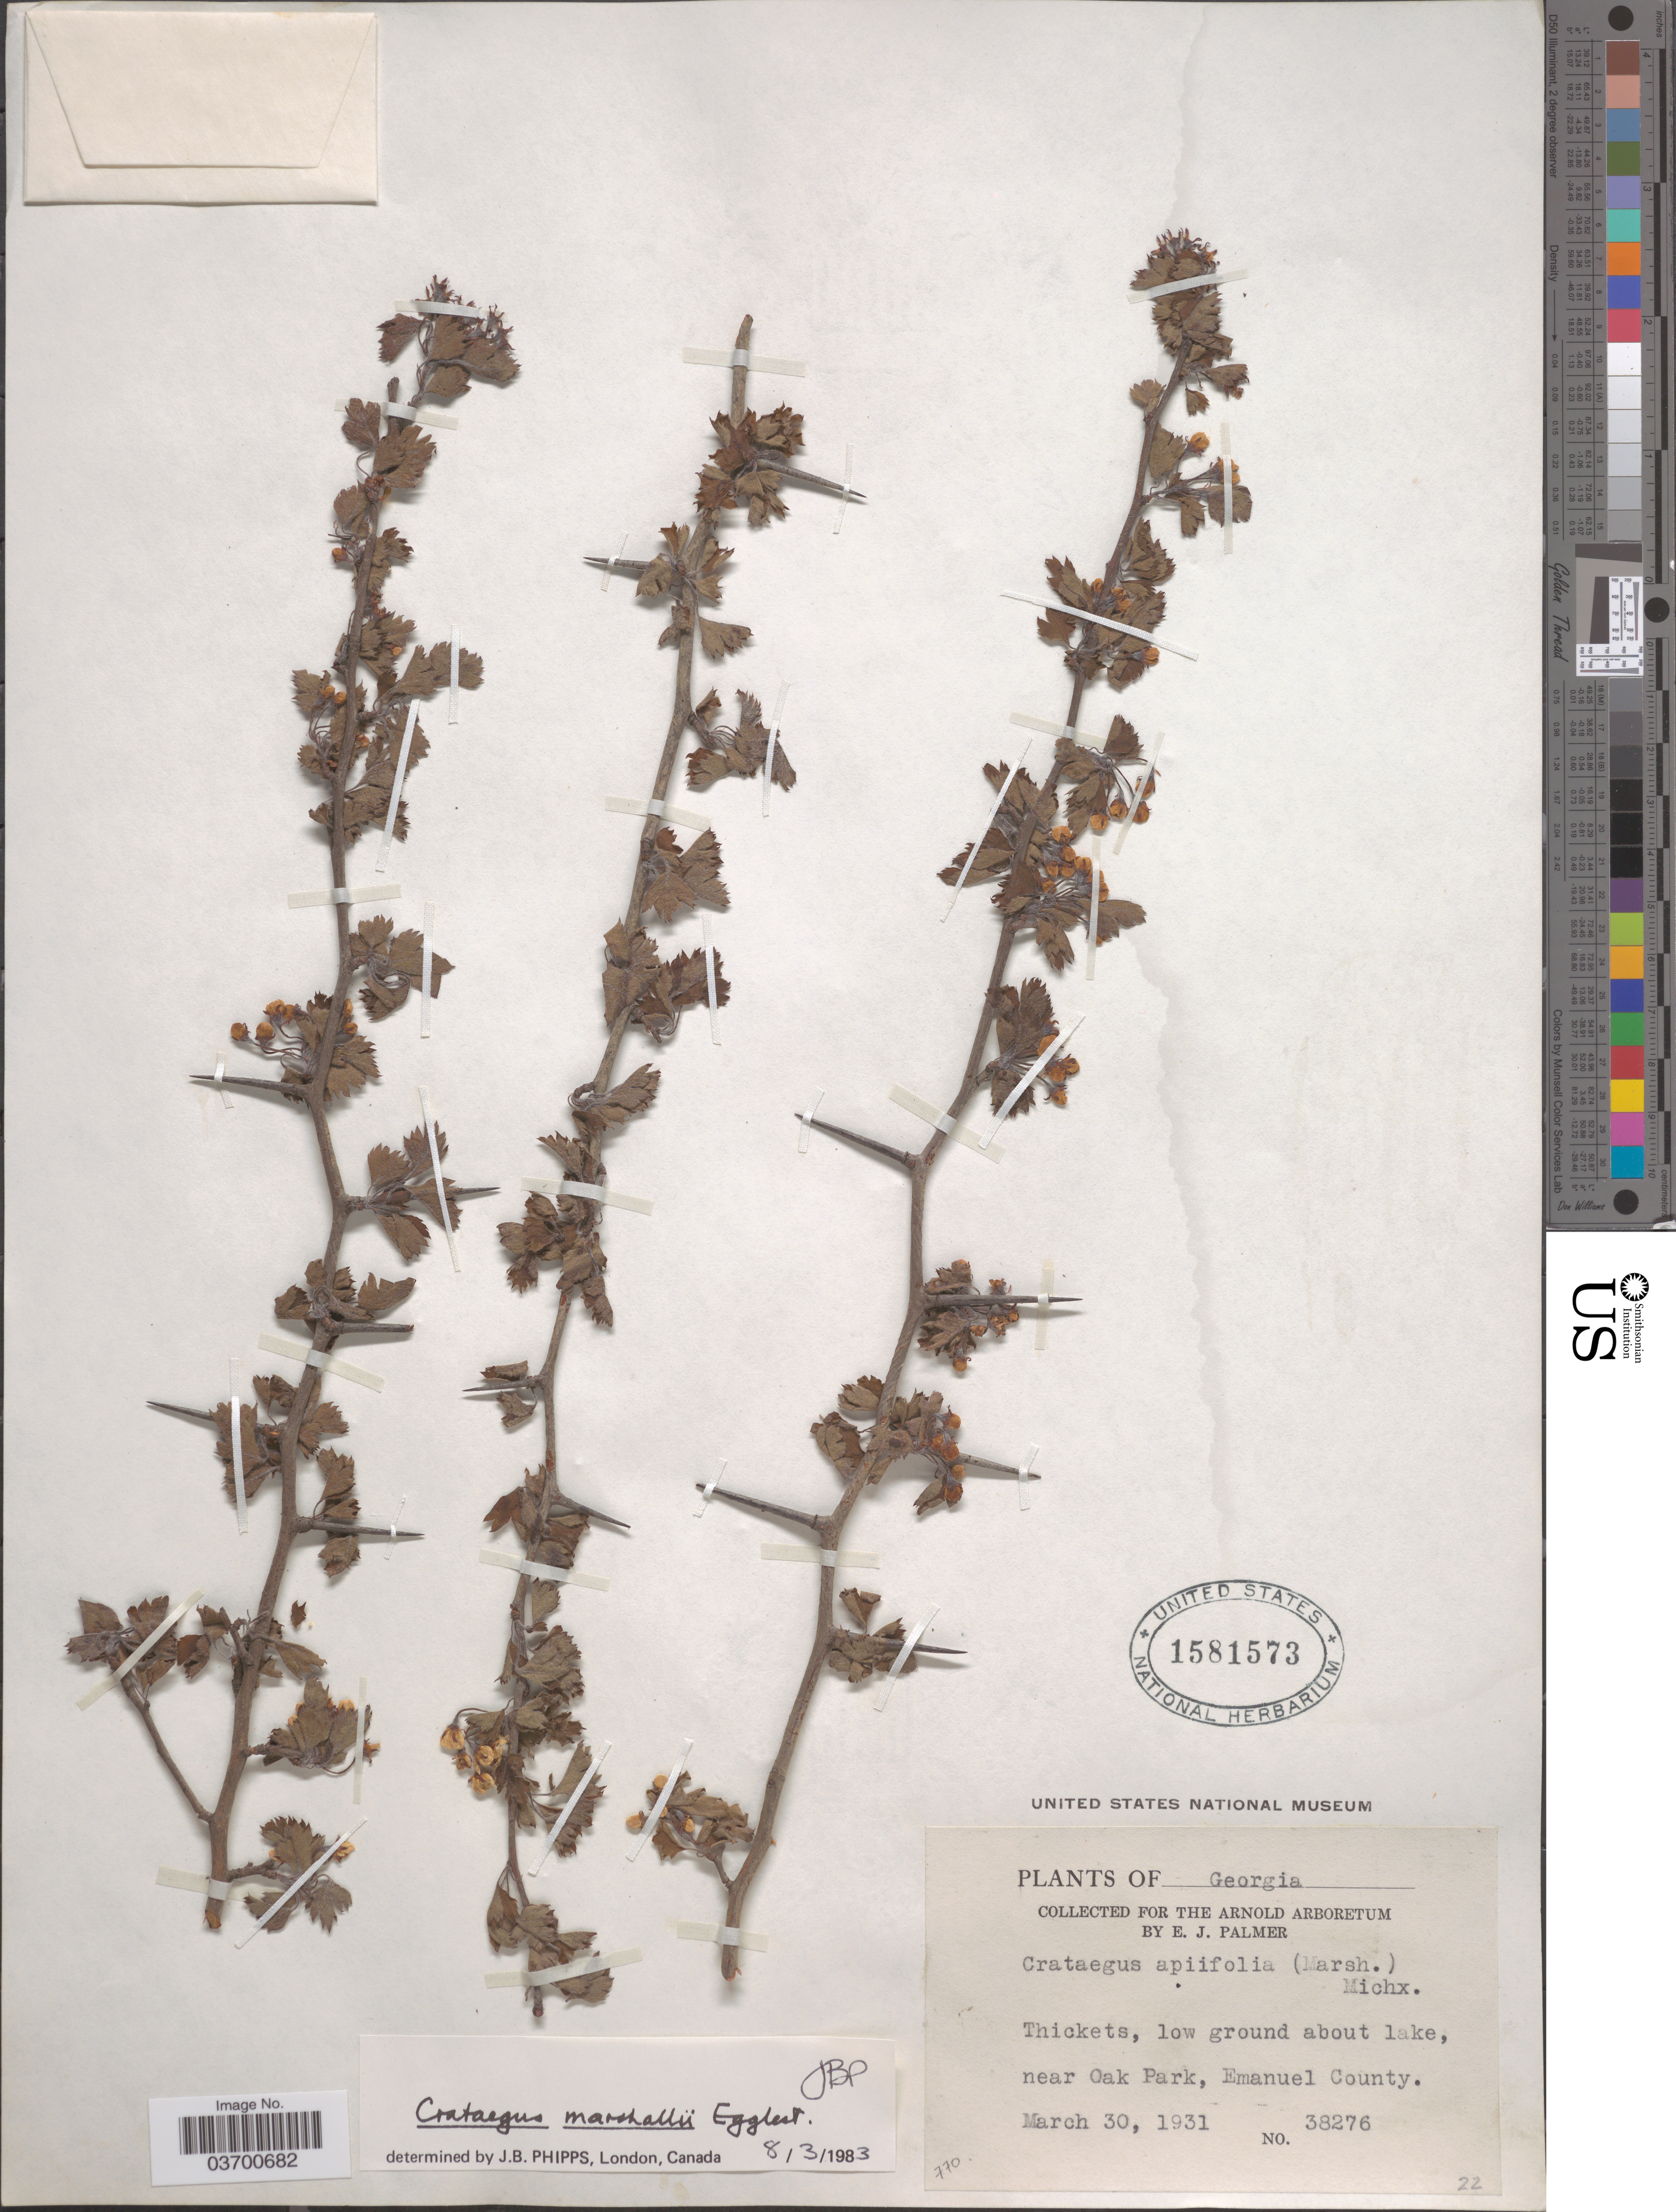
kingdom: Plantae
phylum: Tracheophyta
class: Magnoliopsida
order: Rosales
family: Rosaceae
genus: Crataegus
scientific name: Crataegus marshallii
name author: Eggl.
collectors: E. J. Palmer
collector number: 38276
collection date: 1931-03-30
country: United States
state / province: Georgia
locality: Near Oak Park, Emanuel County.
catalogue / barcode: US 1581573